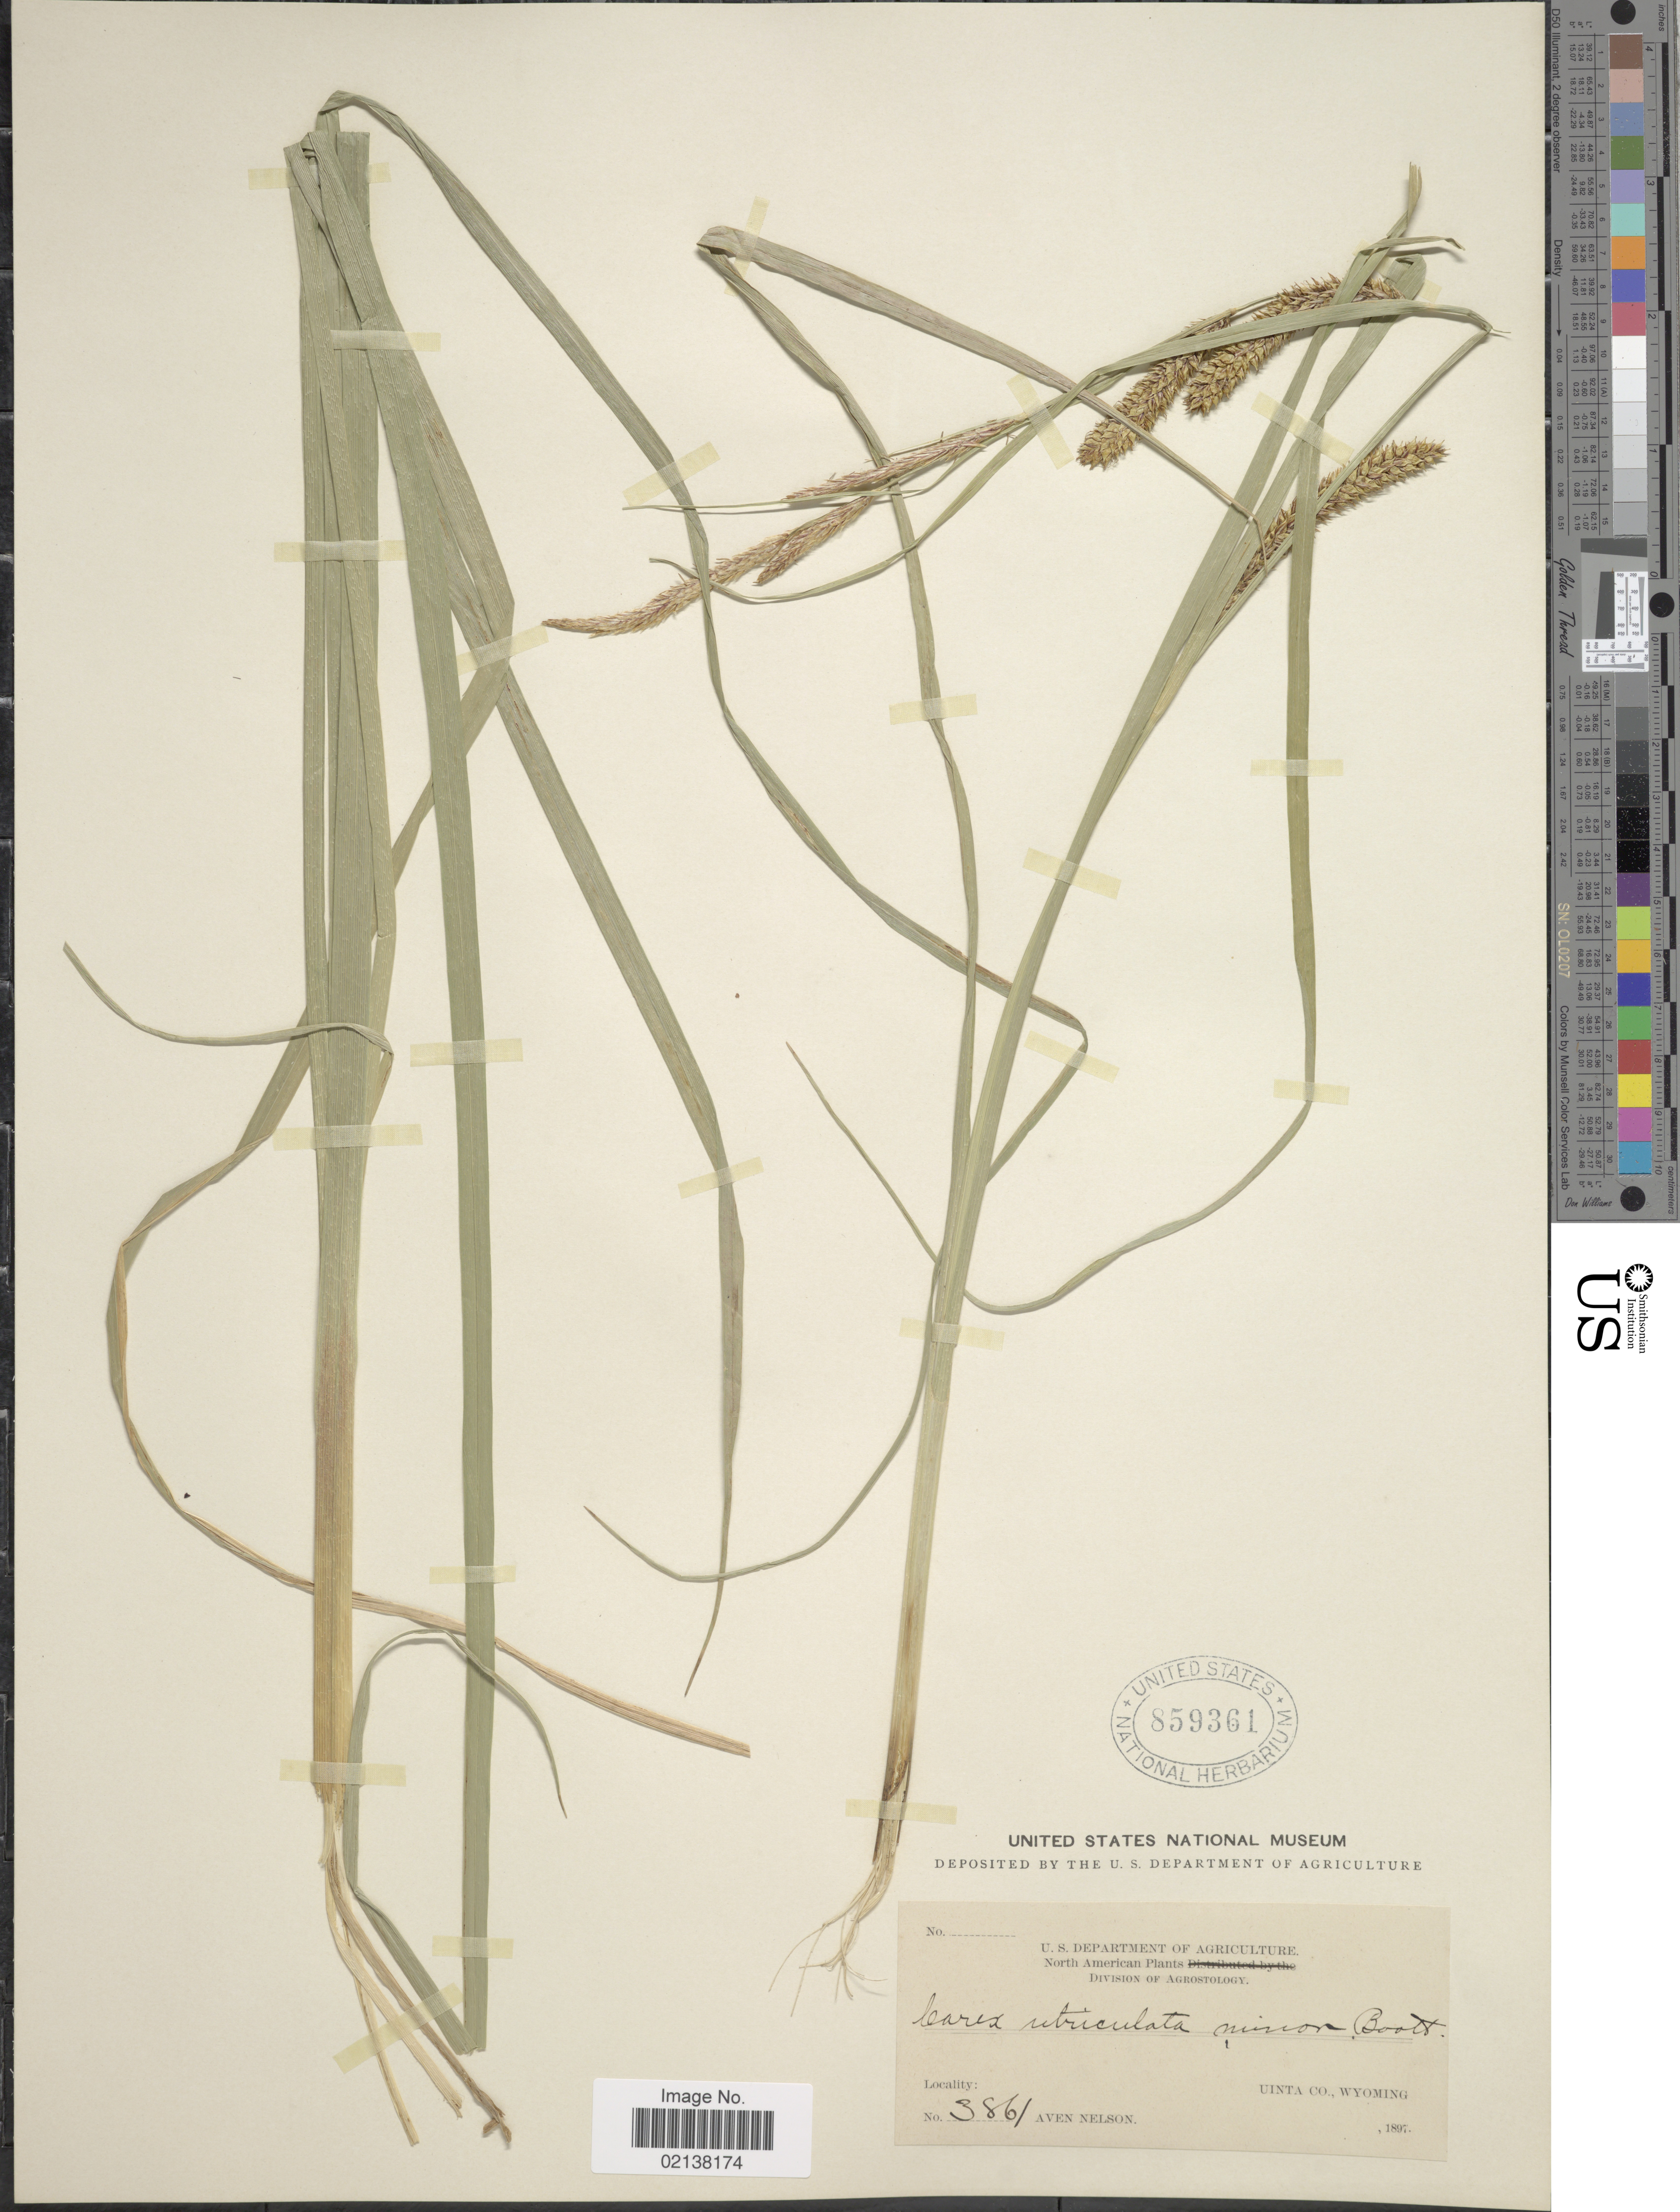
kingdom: Plantae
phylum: Tracheophyta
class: Liliopsida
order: Poales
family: Cyperaceae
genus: Carex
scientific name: Carex utriculata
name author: Boott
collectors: A. Nelson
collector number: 3861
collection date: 1897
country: United States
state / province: Wyoming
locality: Uinta Co.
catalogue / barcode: US 859361